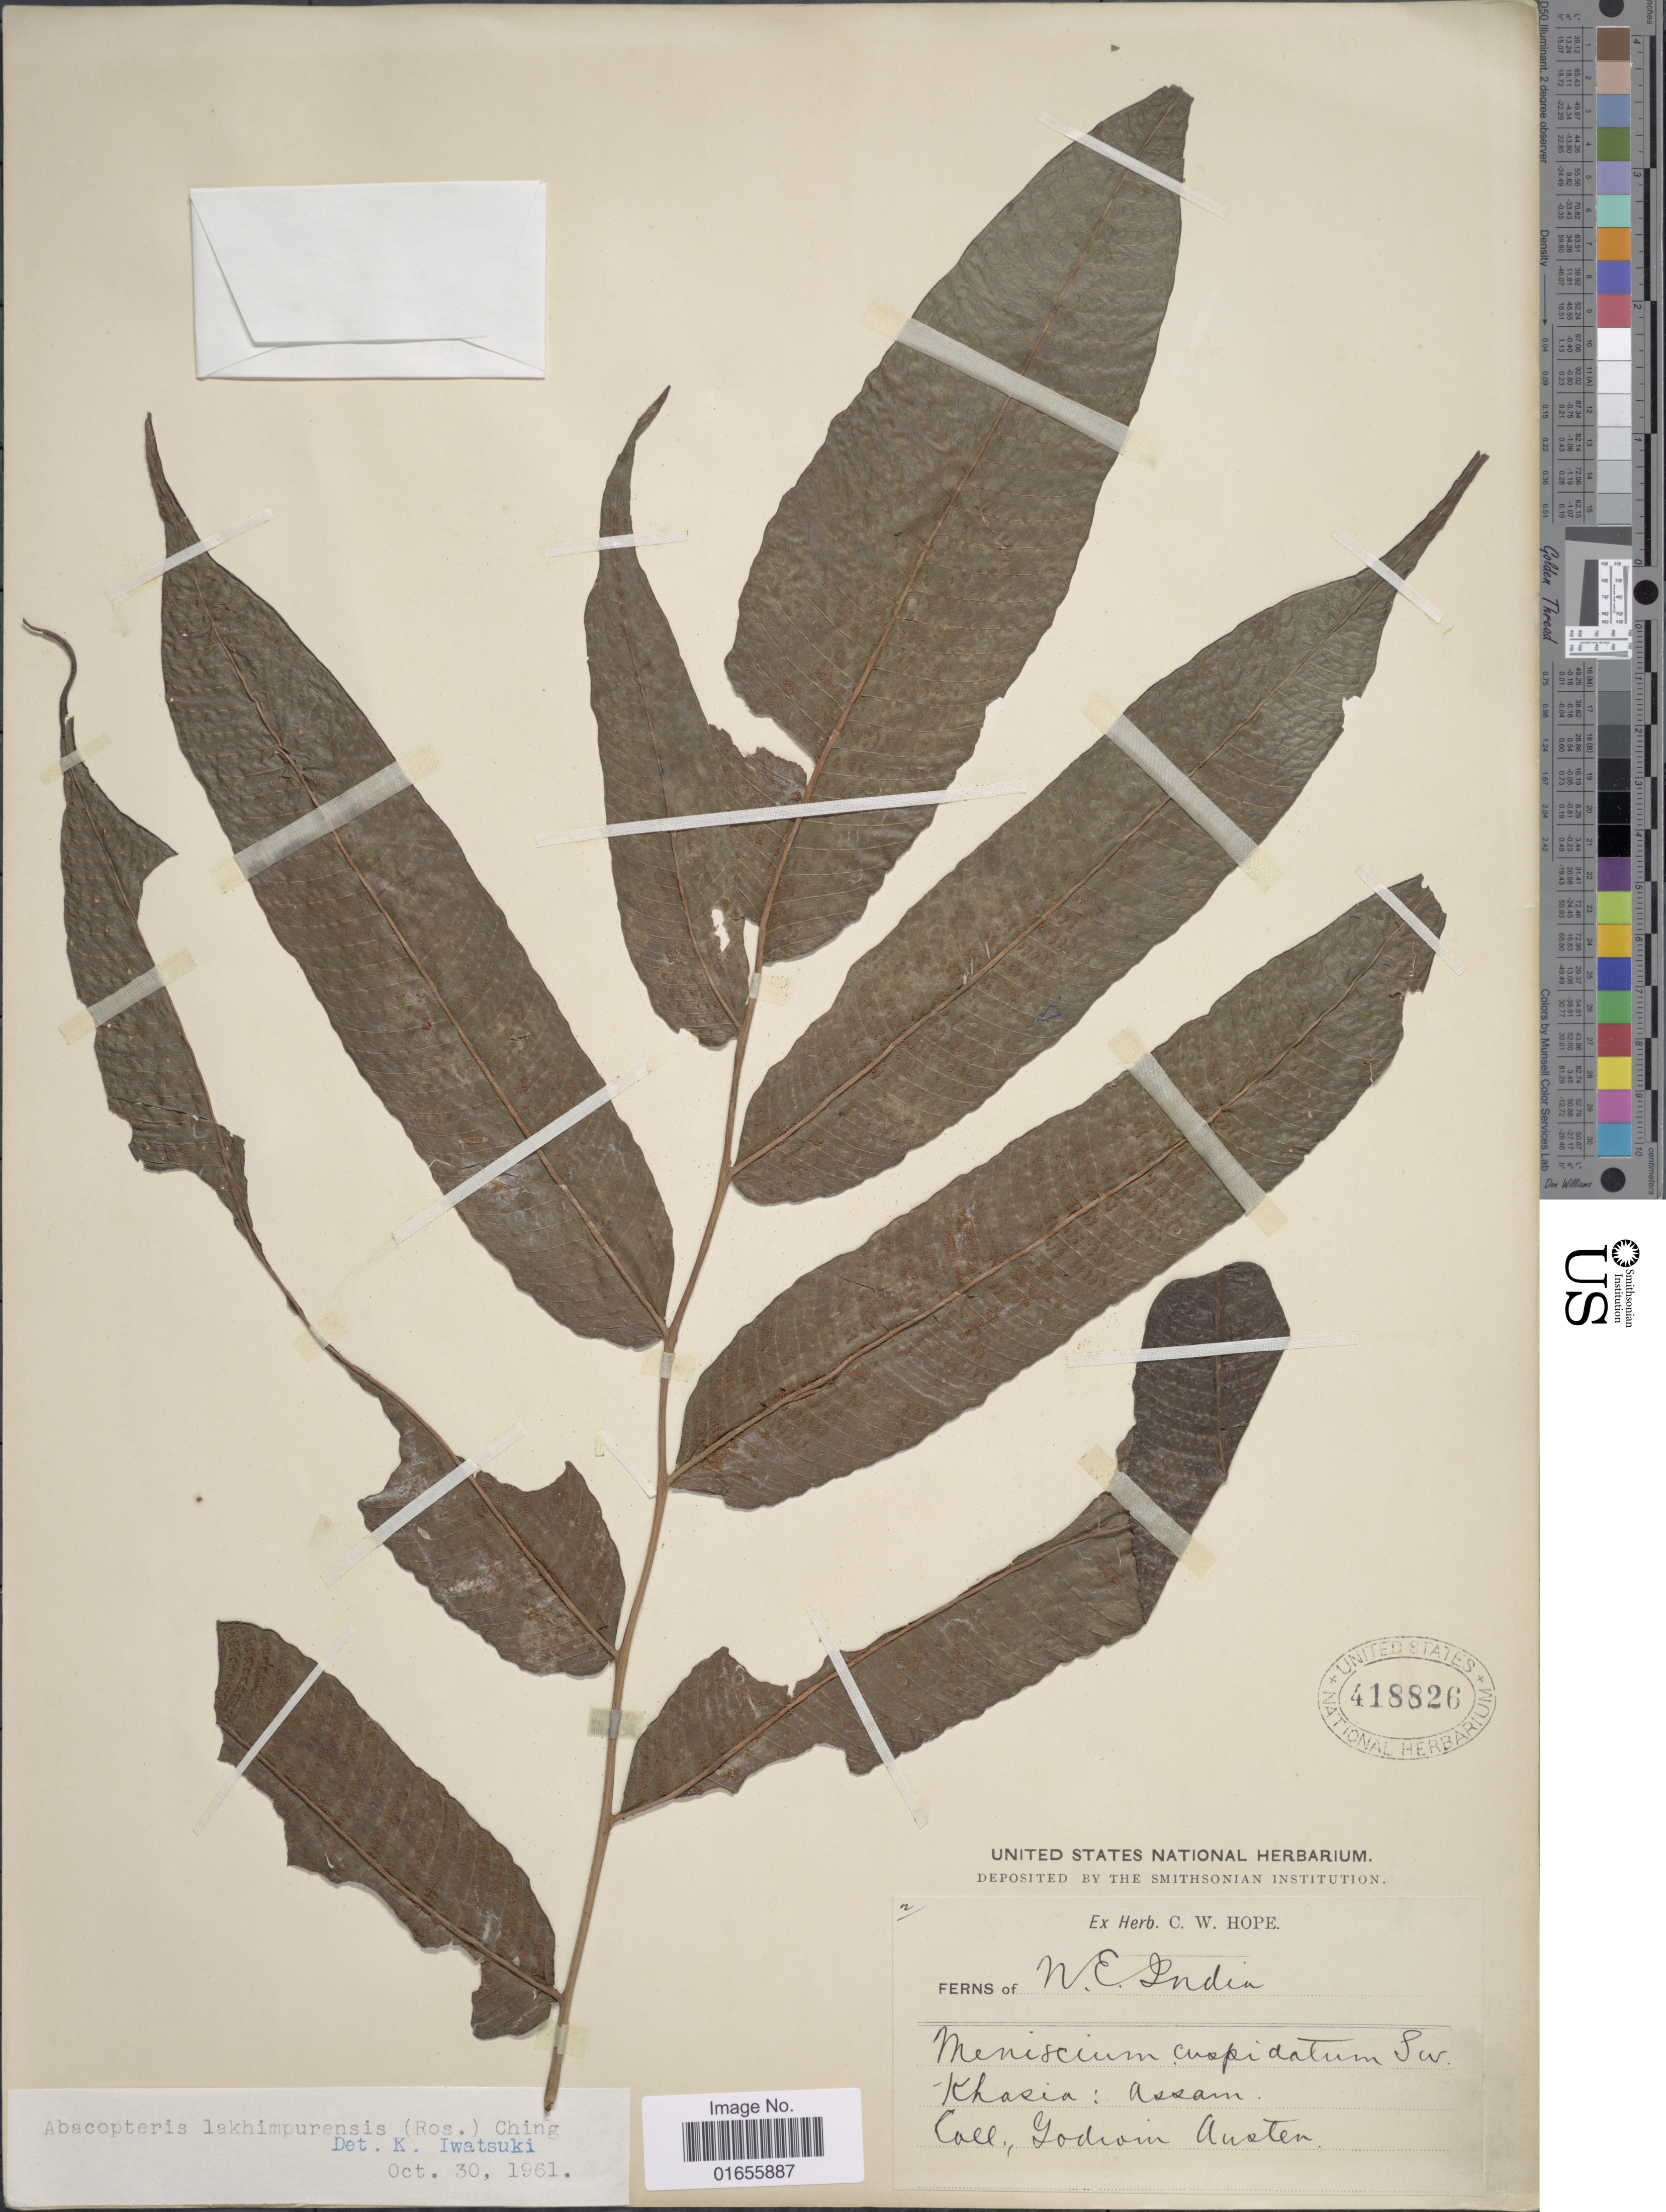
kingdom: Plantae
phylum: Tracheophyta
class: Polypodiopsida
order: Polypodiales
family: Thelypteridaceae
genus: Pronephrium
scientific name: Pronephrium lakhimpurense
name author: (Rosenst.) Holttum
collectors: G. Austen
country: India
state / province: Assam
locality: N. E. India, Khasia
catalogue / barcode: US 418826